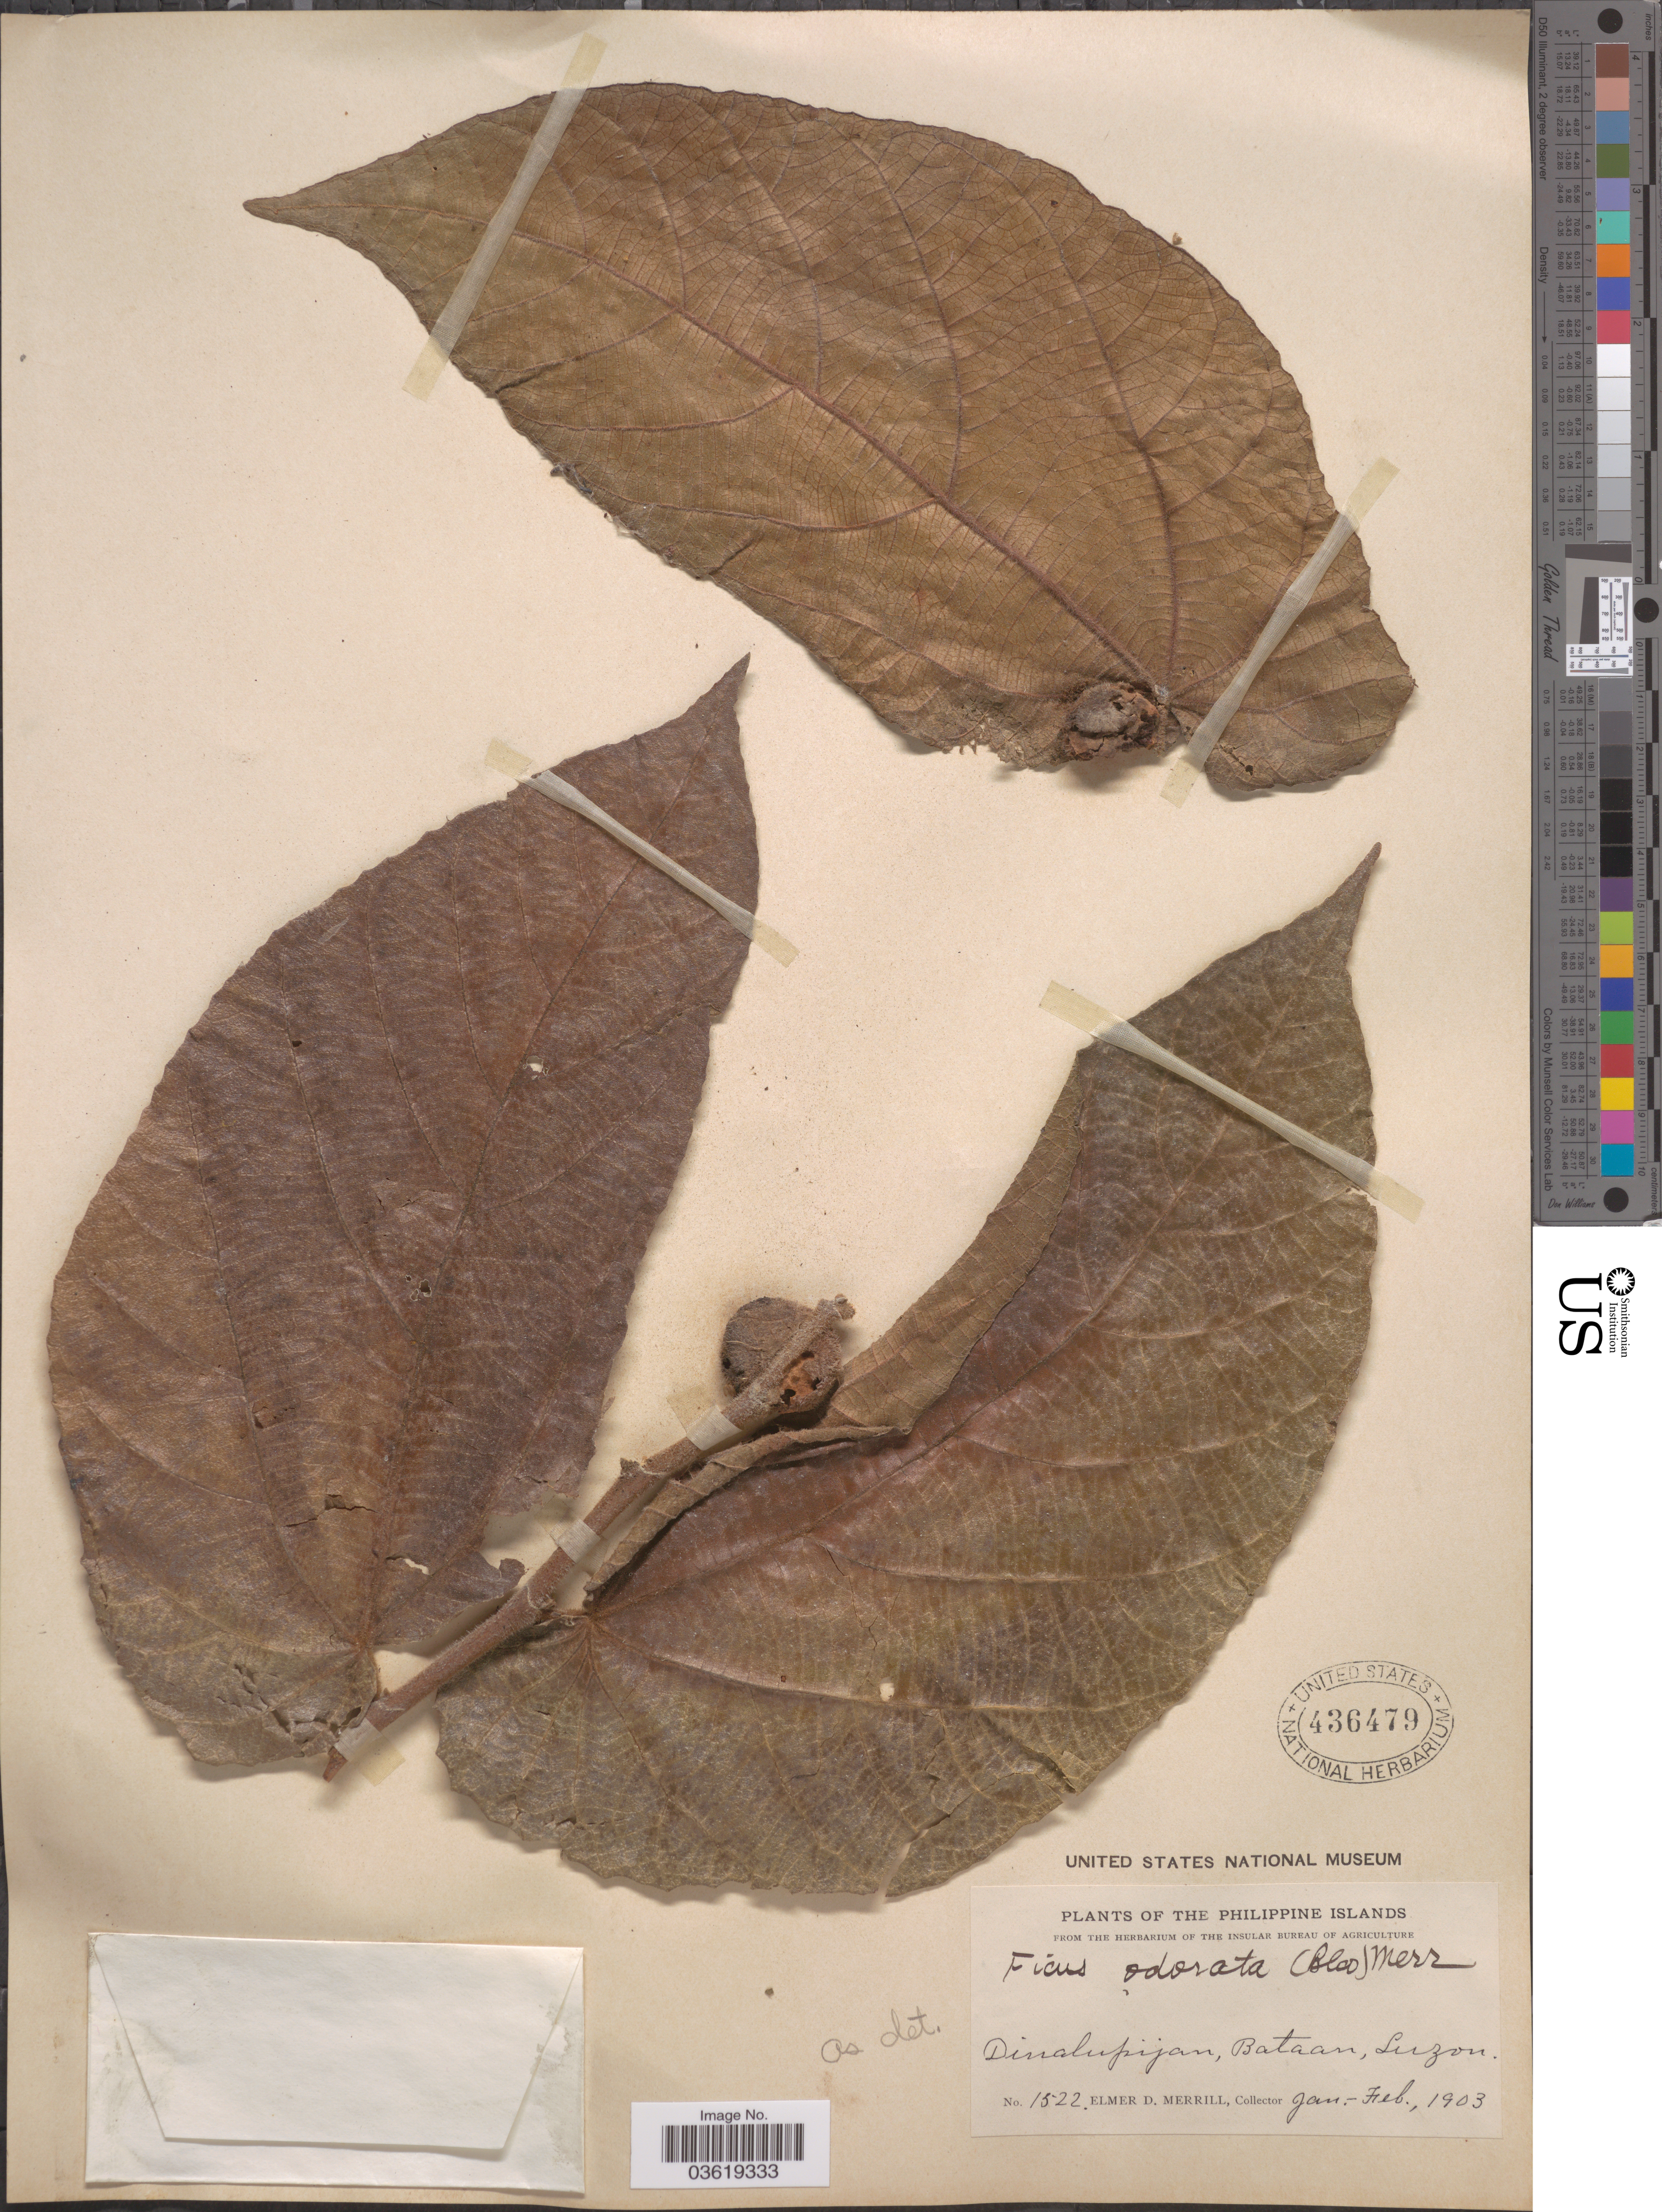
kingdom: Plantae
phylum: Tracheophyta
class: Magnoliopsida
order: Rosales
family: Moraceae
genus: Ficus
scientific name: Ficus odorata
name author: (Blanco) Merr.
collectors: E. D. Merrill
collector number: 1522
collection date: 1903-01/1903-02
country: Philippines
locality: The Philippine Islands. Dinalupijan, Bataan, Luzon.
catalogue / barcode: US 436479